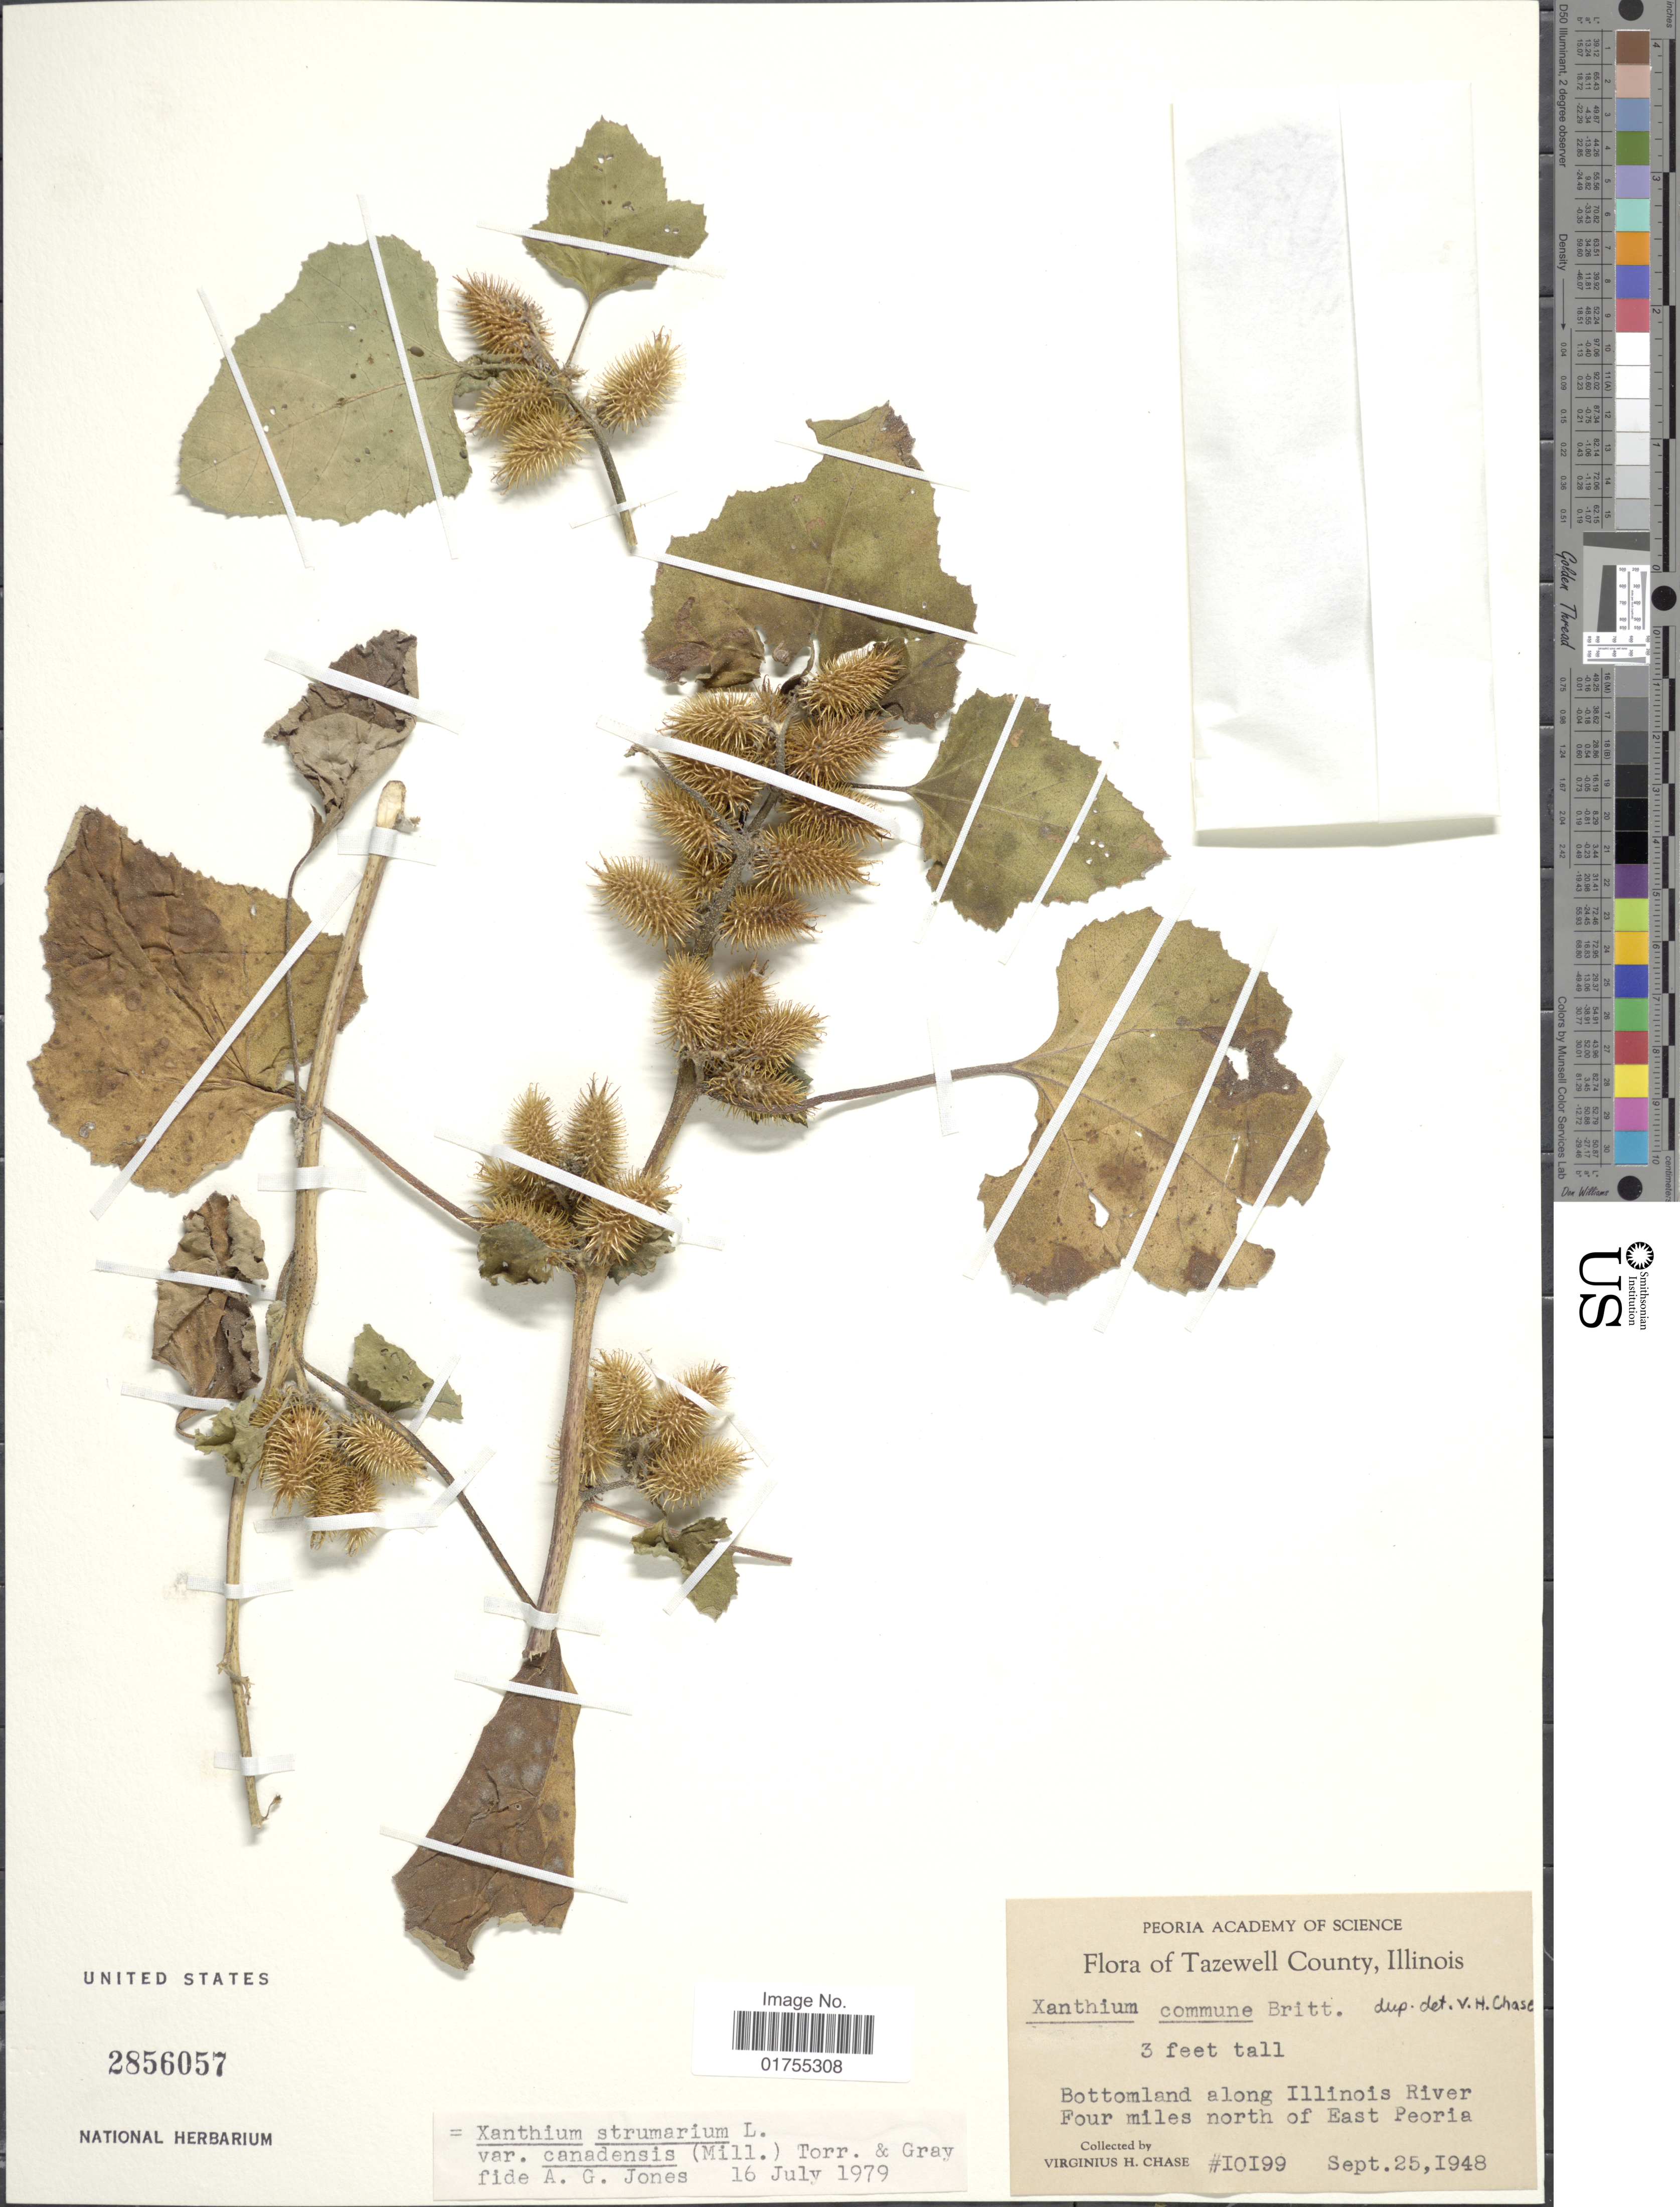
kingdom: Plantae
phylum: Tracheophyta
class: Magnoliopsida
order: Asterales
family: Asteraceae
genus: Xanthium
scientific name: Xanthium strumarium var. canadense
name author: (Mill.) Torr. & A. Gray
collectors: V. H. Chase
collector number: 10199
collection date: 1948-09-25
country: United States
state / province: Illinois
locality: Tazewell County, Bottomland along Illinois River, Four miles north of East Peoria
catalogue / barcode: US 2856057